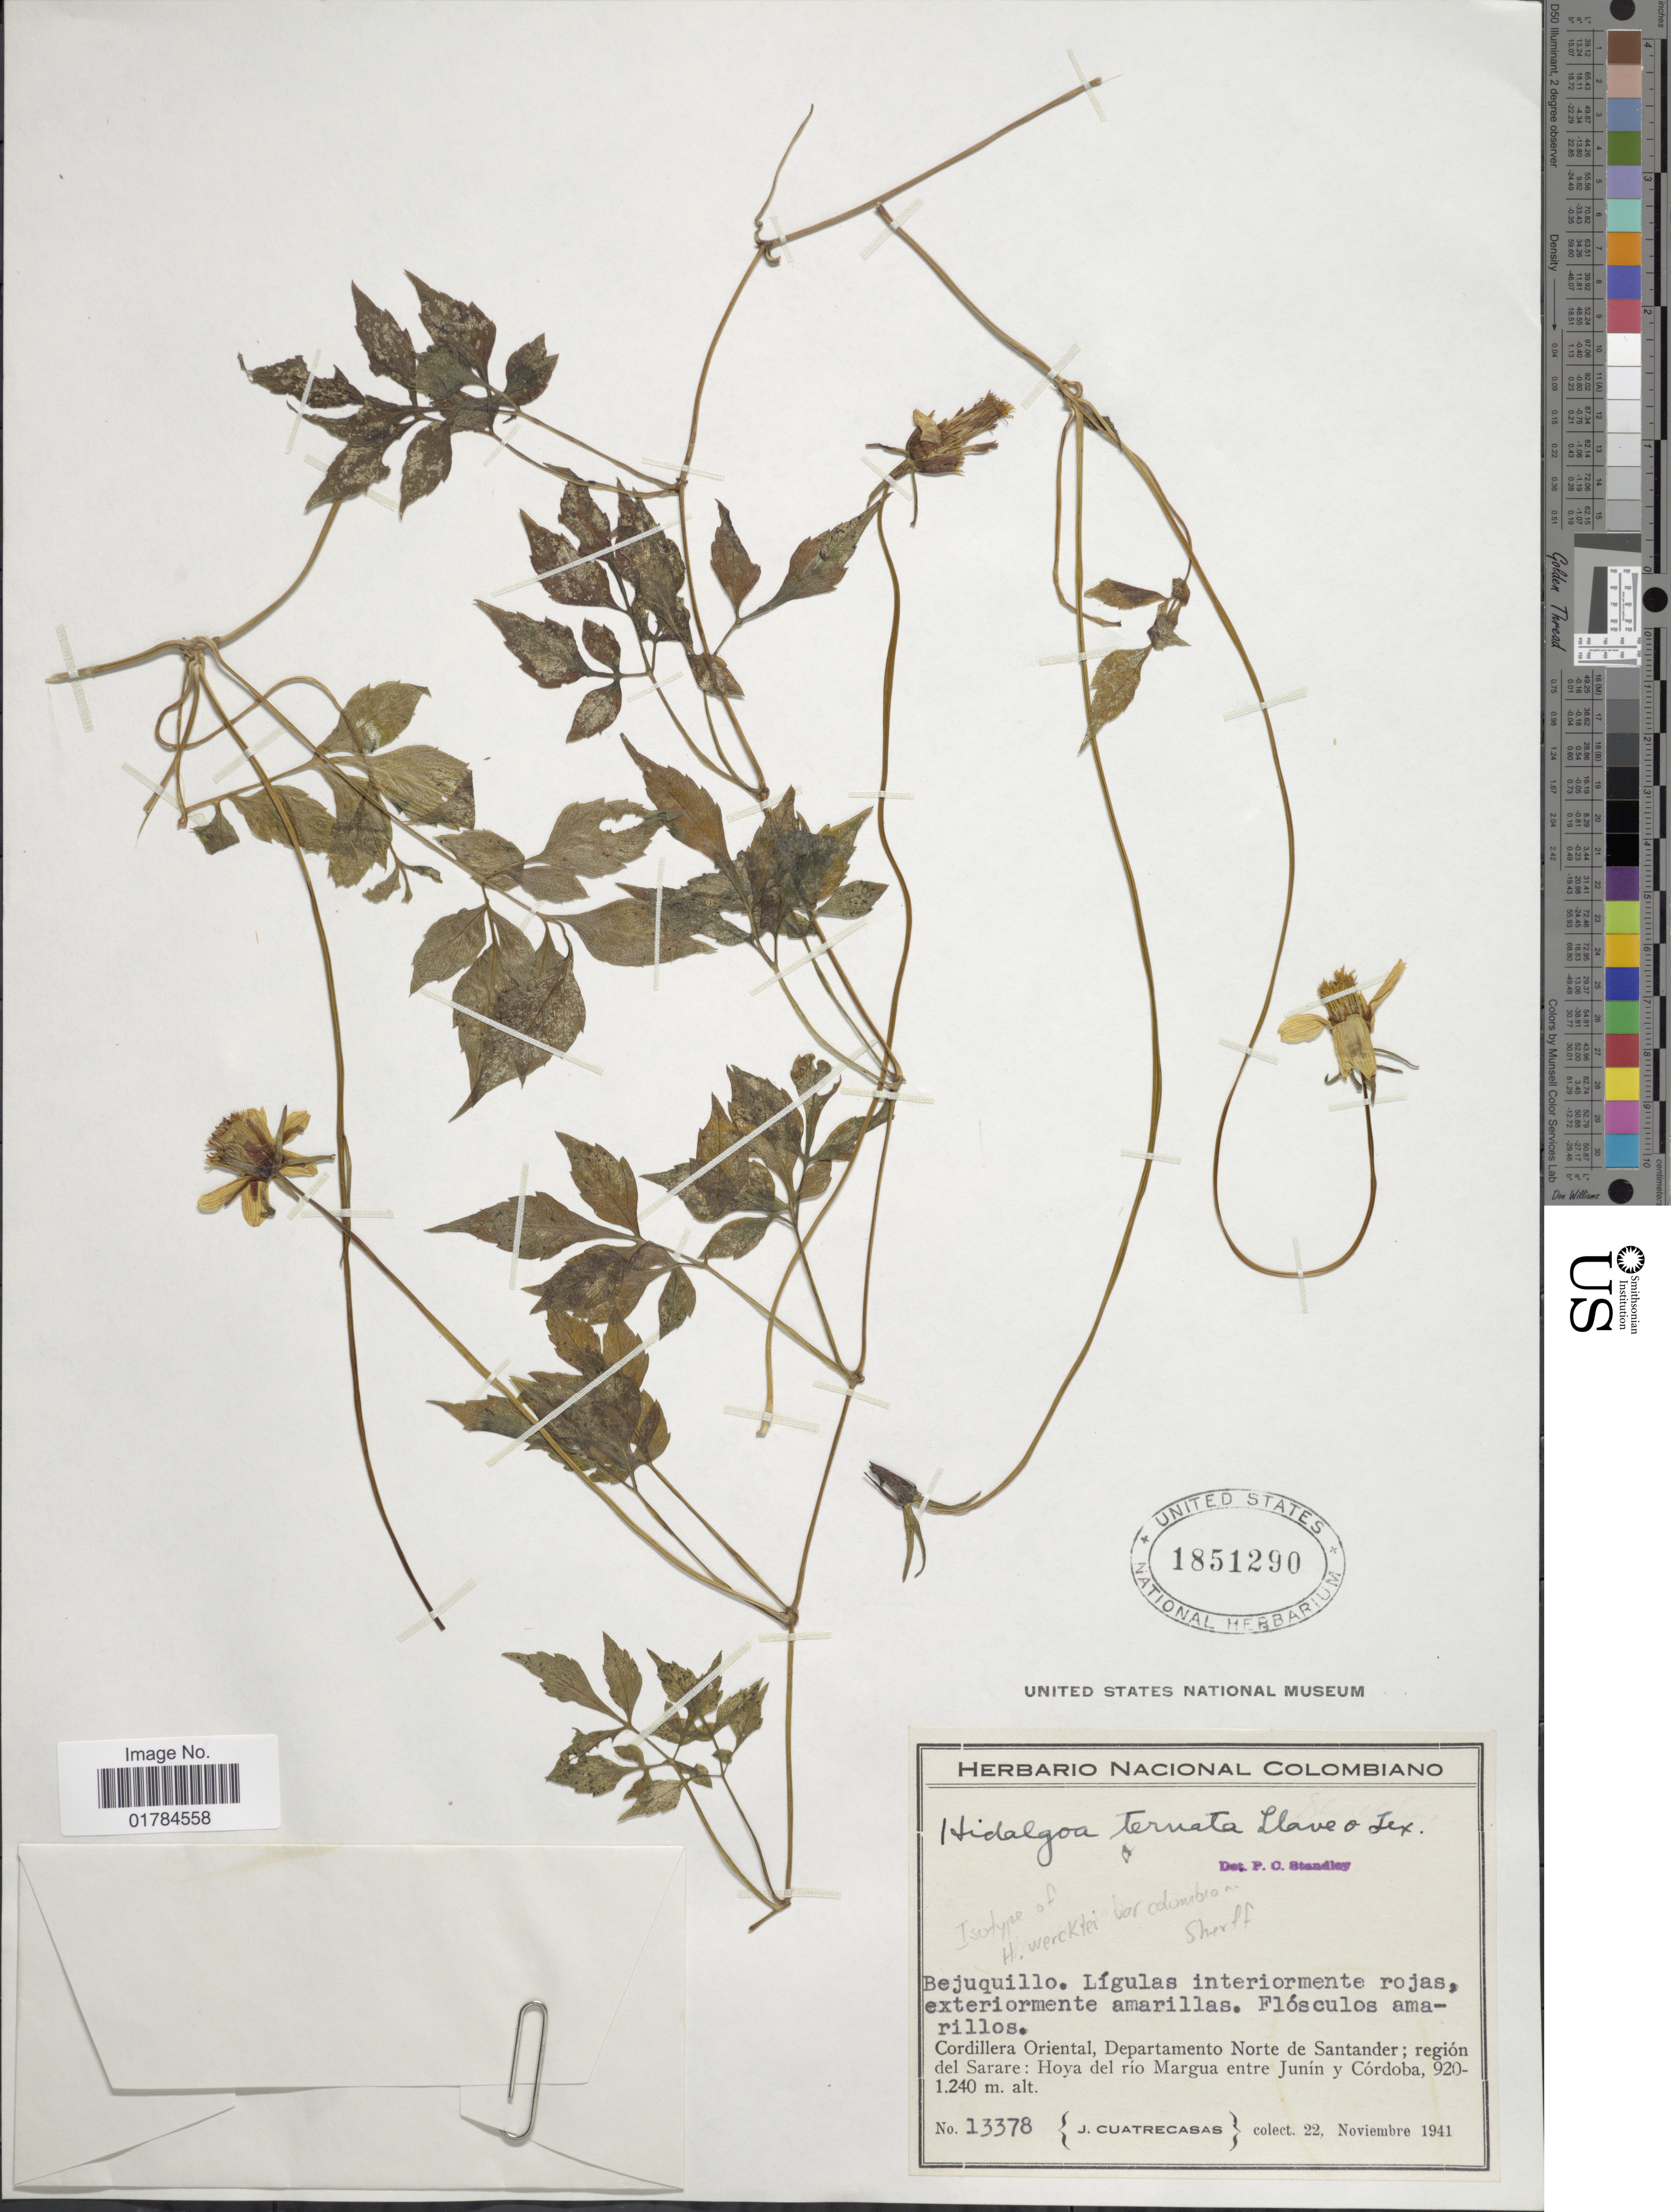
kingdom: Plantae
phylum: Tracheophyta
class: Magnoliopsida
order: Asterales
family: Asteraceae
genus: Hidalgoa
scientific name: Hidalgoa wercklei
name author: Sherff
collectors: J. Cuatrecasas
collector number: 13378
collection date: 1941-11-22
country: Colombia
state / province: Norte de Santander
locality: Cordillera Oriental, region del Sarare: Hoya del rio Margua entre Junin y Cordoba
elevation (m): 920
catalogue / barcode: US 1851290